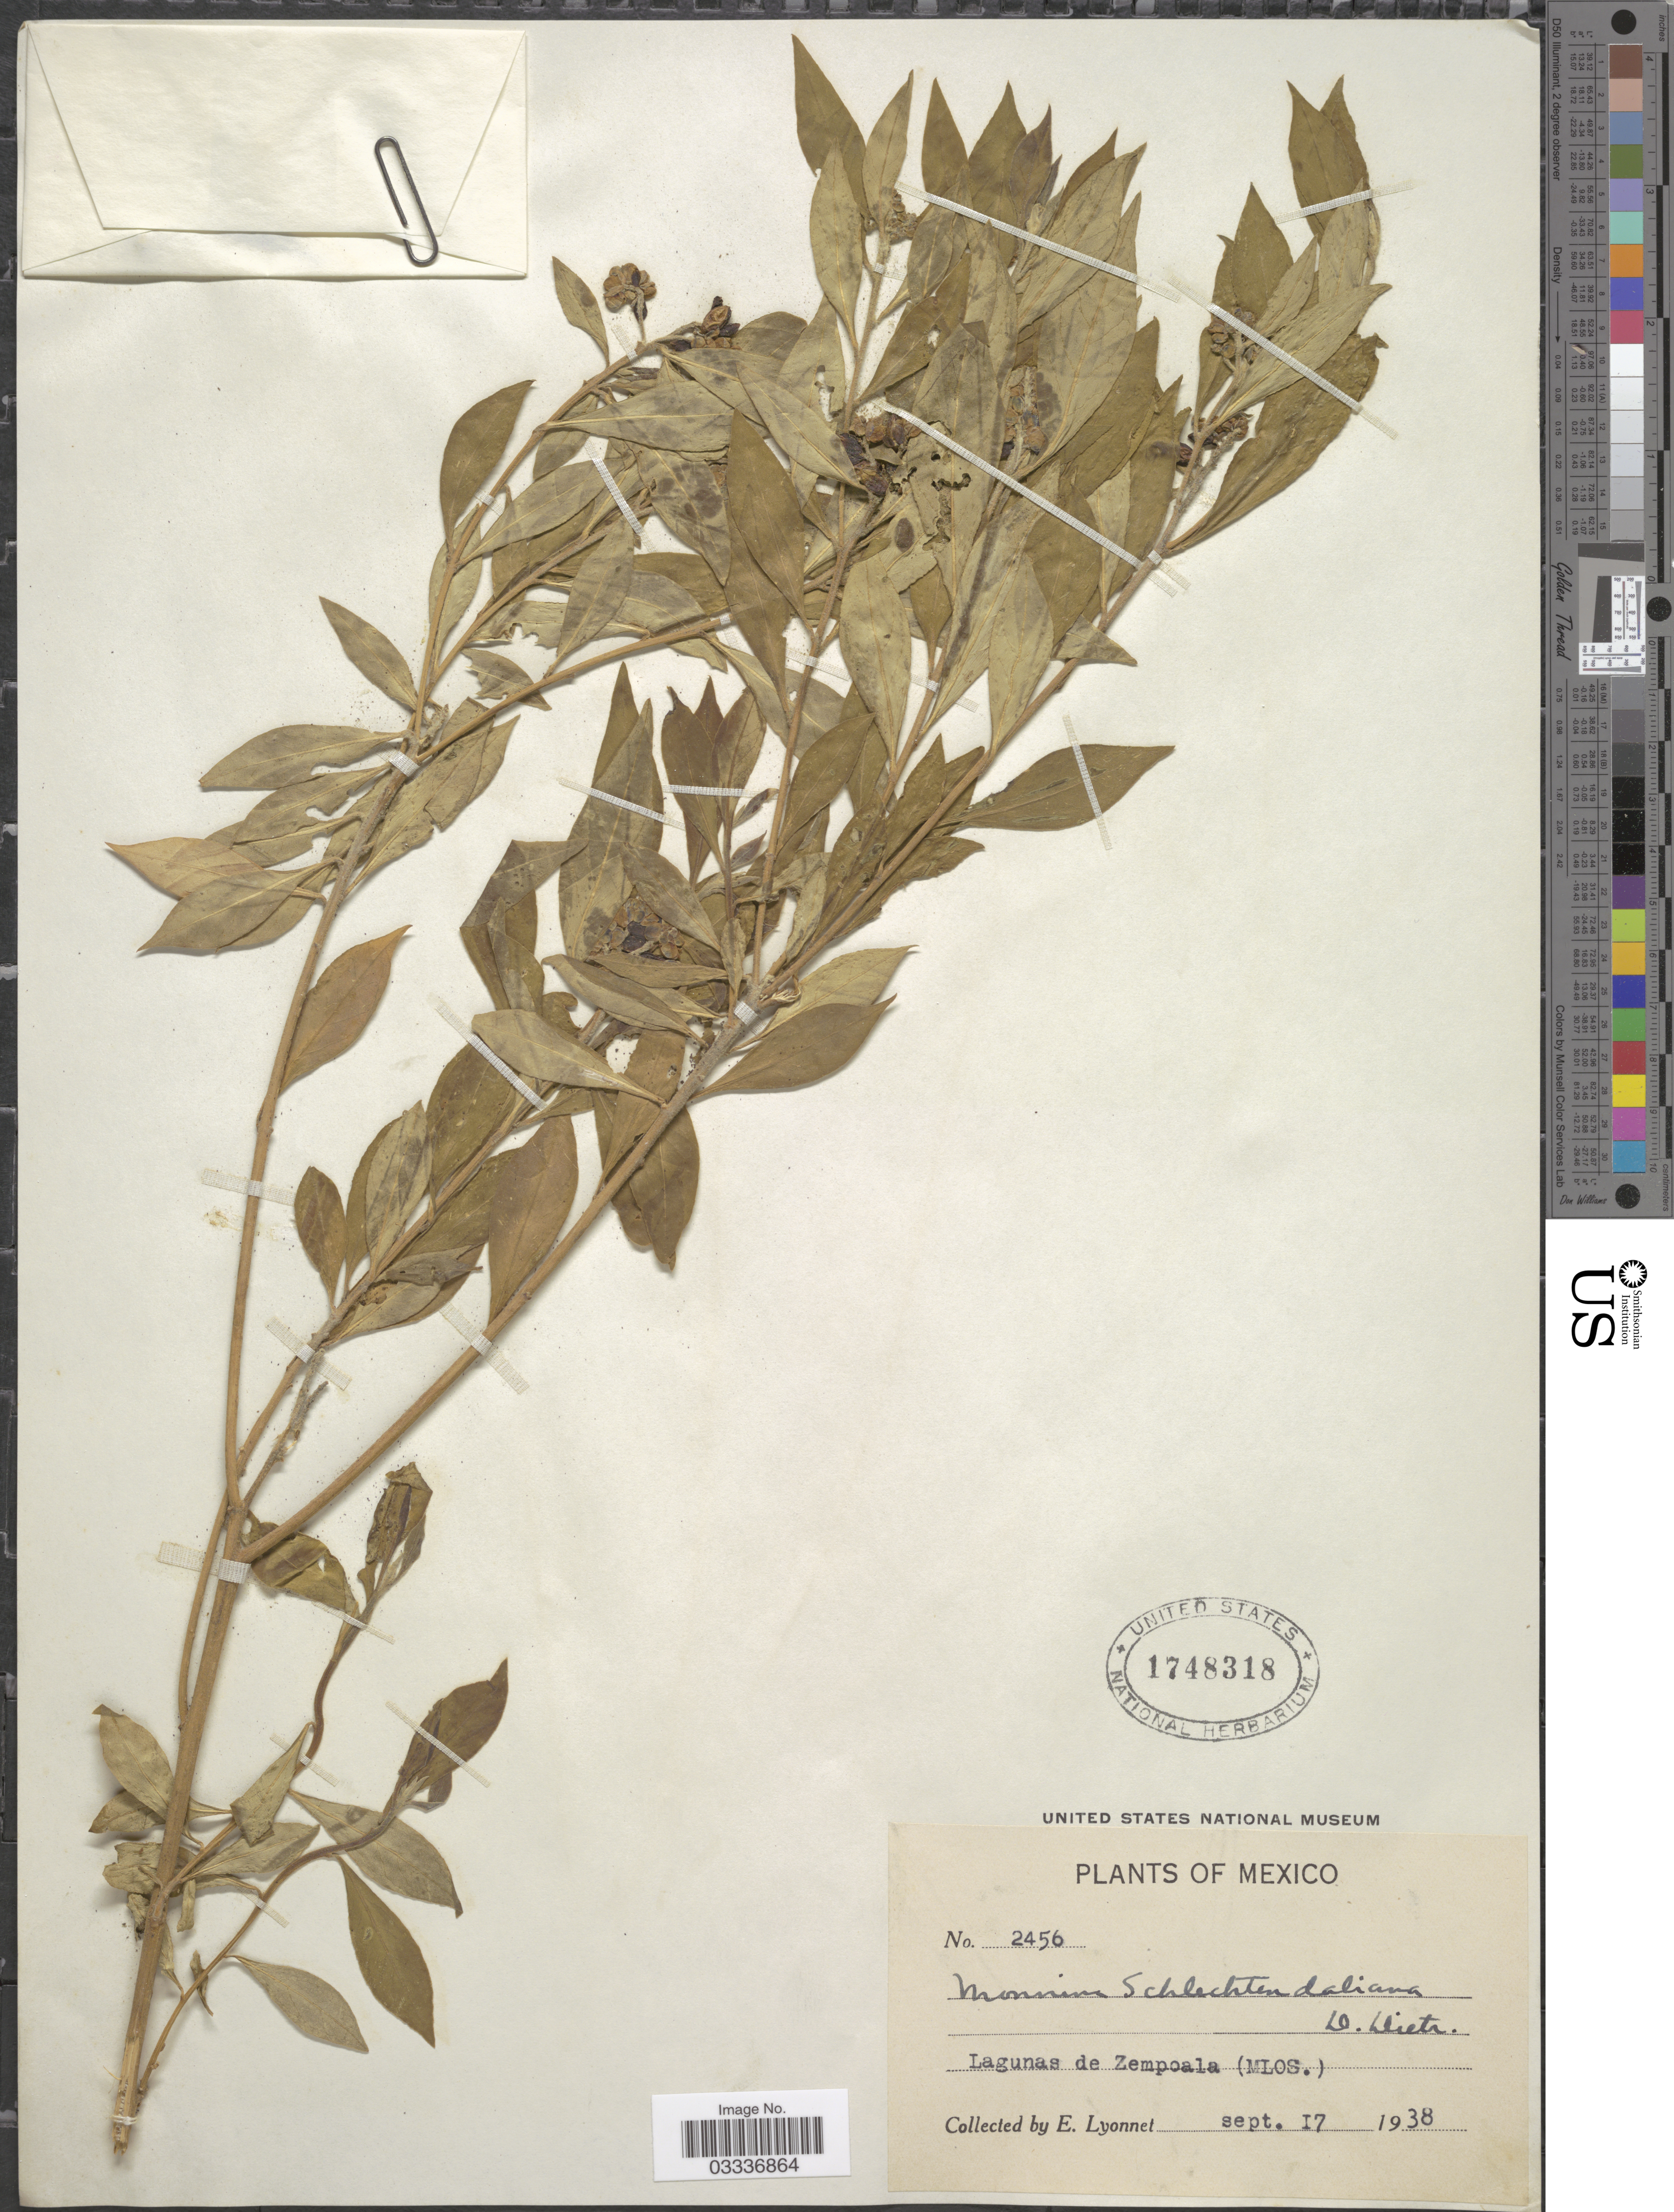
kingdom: Plantae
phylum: Tracheophyta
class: Magnoliopsida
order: Fabales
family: Polygalaceae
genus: Monnina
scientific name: Monnina schlechtendaliana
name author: D. Dietr.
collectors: E. Lyonnet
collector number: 2456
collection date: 1938-09-17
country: Mexico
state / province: Morelos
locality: Lagunas de Zempoala.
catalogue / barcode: US 1748318